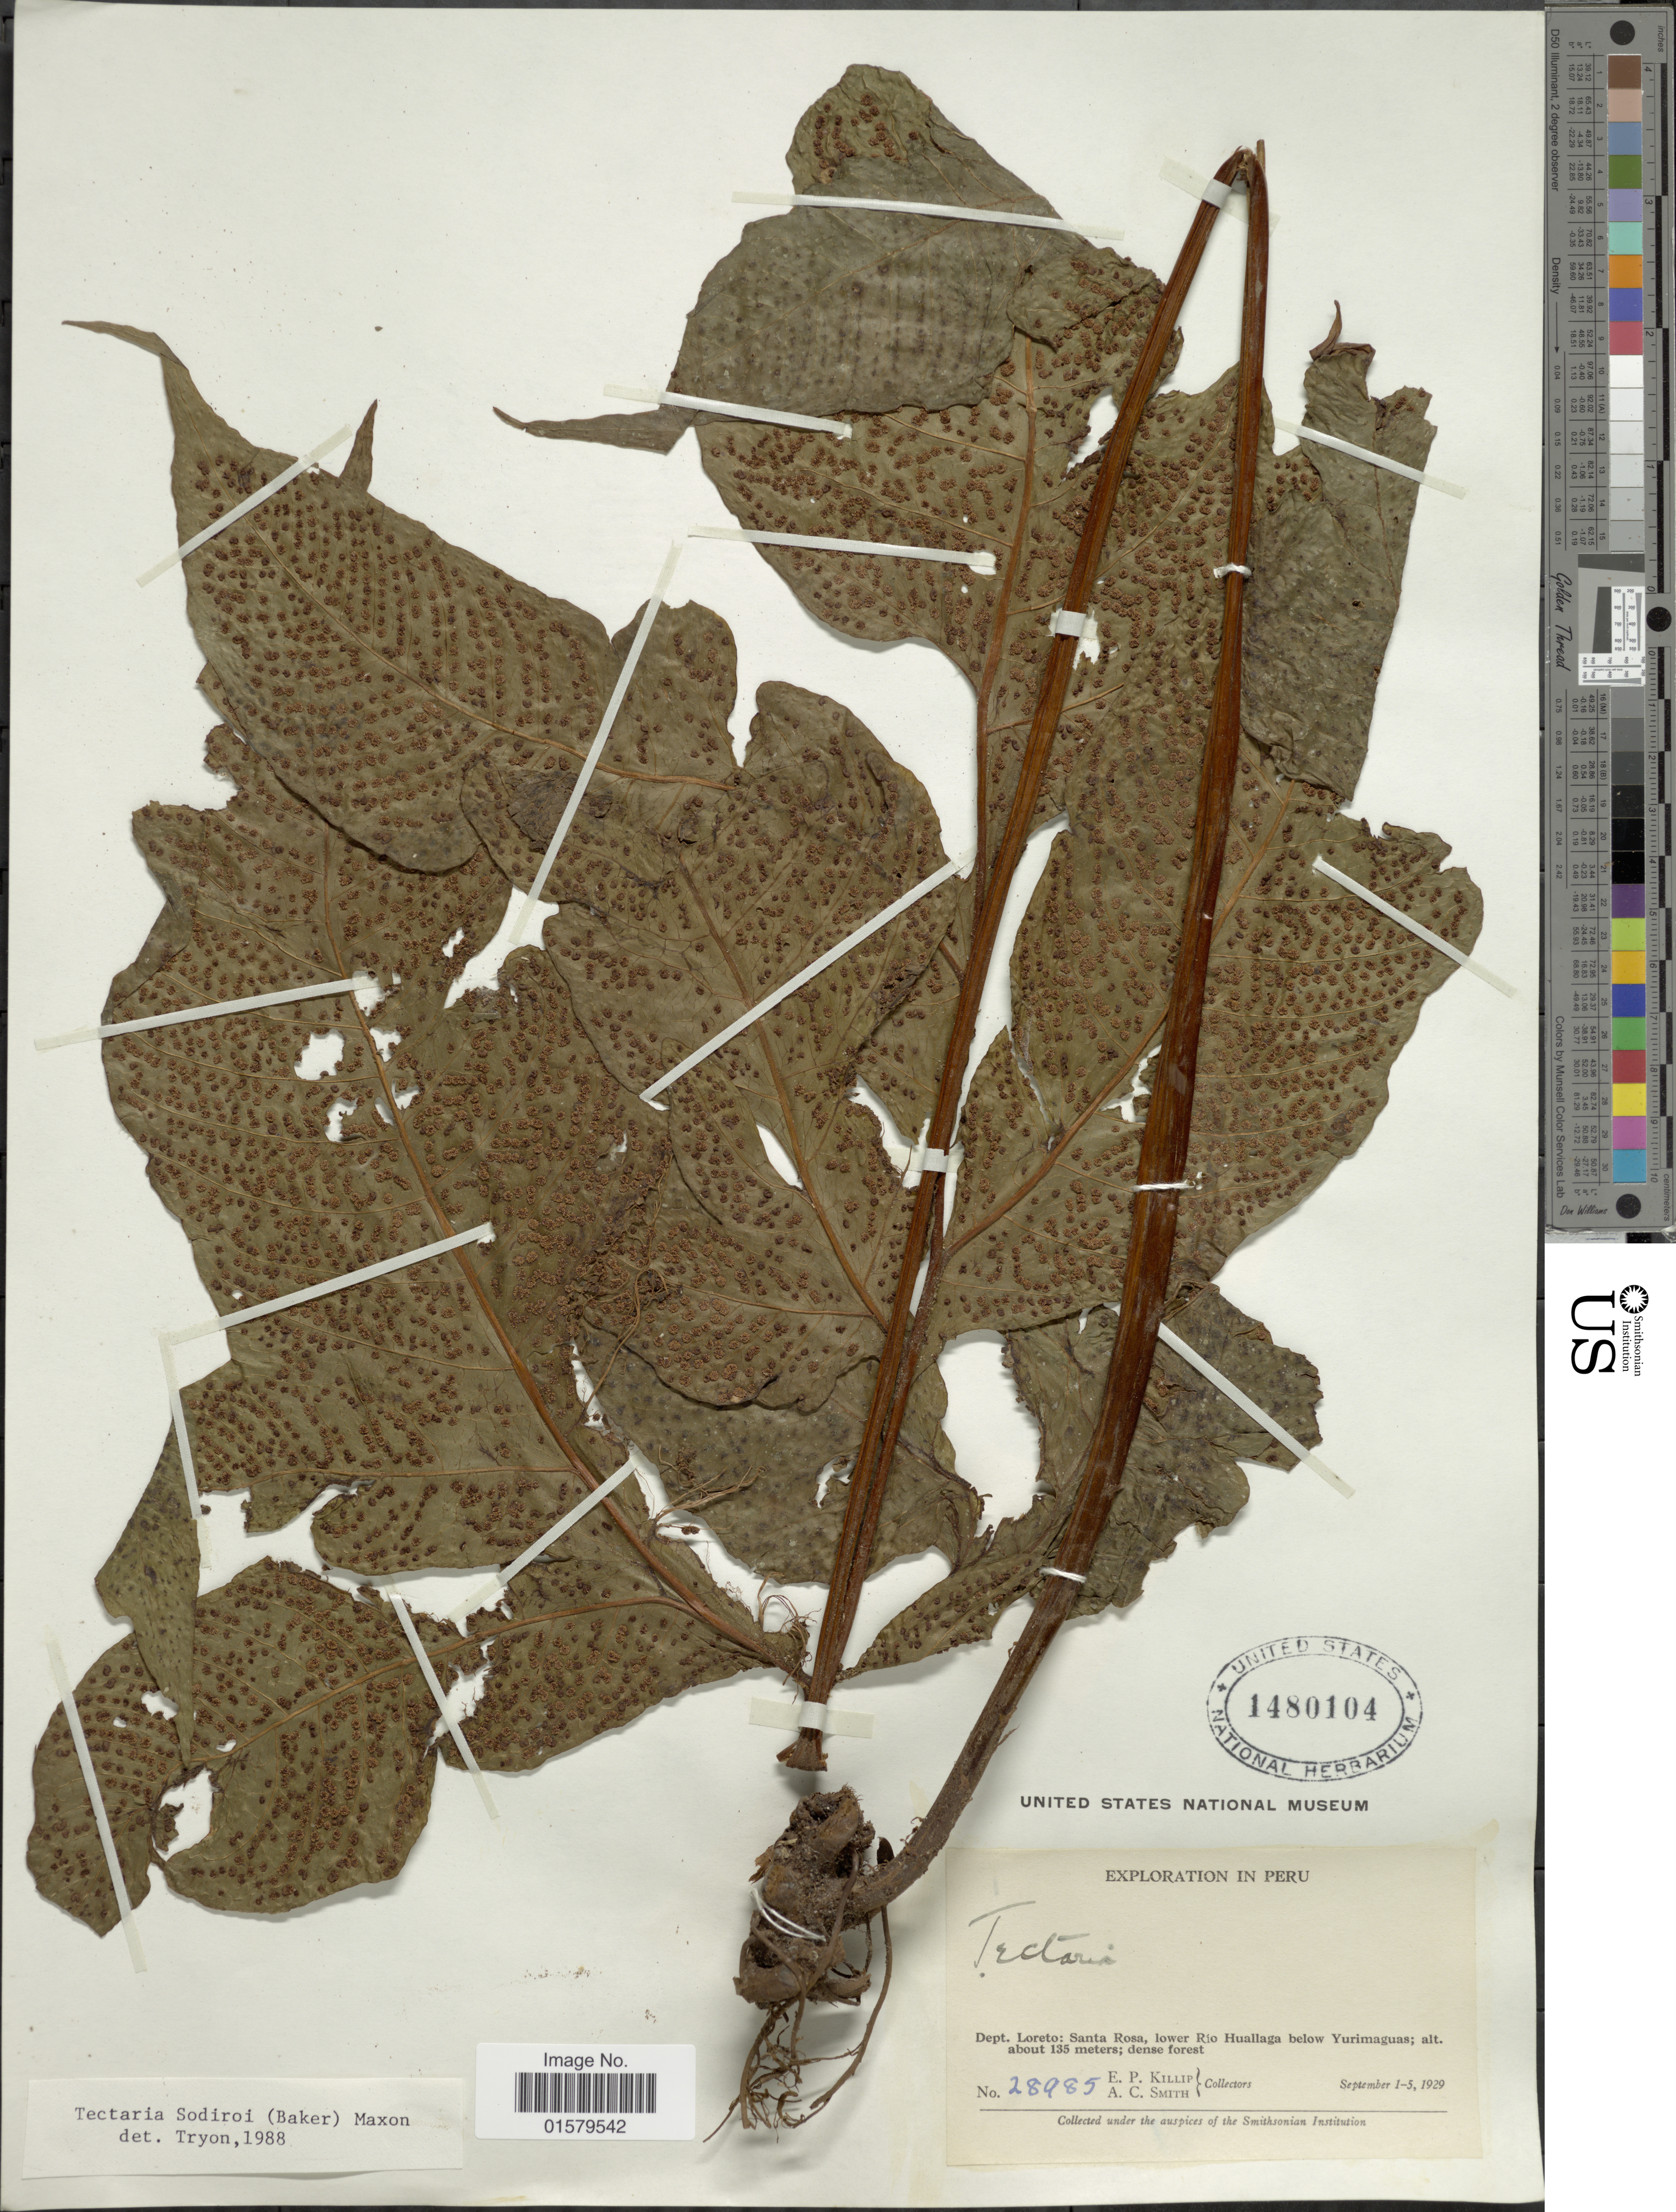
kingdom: Plantae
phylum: Tracheophyta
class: Polypodiopsida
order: Polypodiales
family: Tectariaceae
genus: Tectaria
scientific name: Tectaria antioquiana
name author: (Baker) C. Chr.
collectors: E. P. Killip & A. C. Smith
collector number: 28985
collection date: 1929-09-01/1929-09-05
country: Peru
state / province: Loreto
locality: Santa Rosa, lower Rio Huallaga below Yurimaguas, dense forest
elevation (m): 135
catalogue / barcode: US 1480104